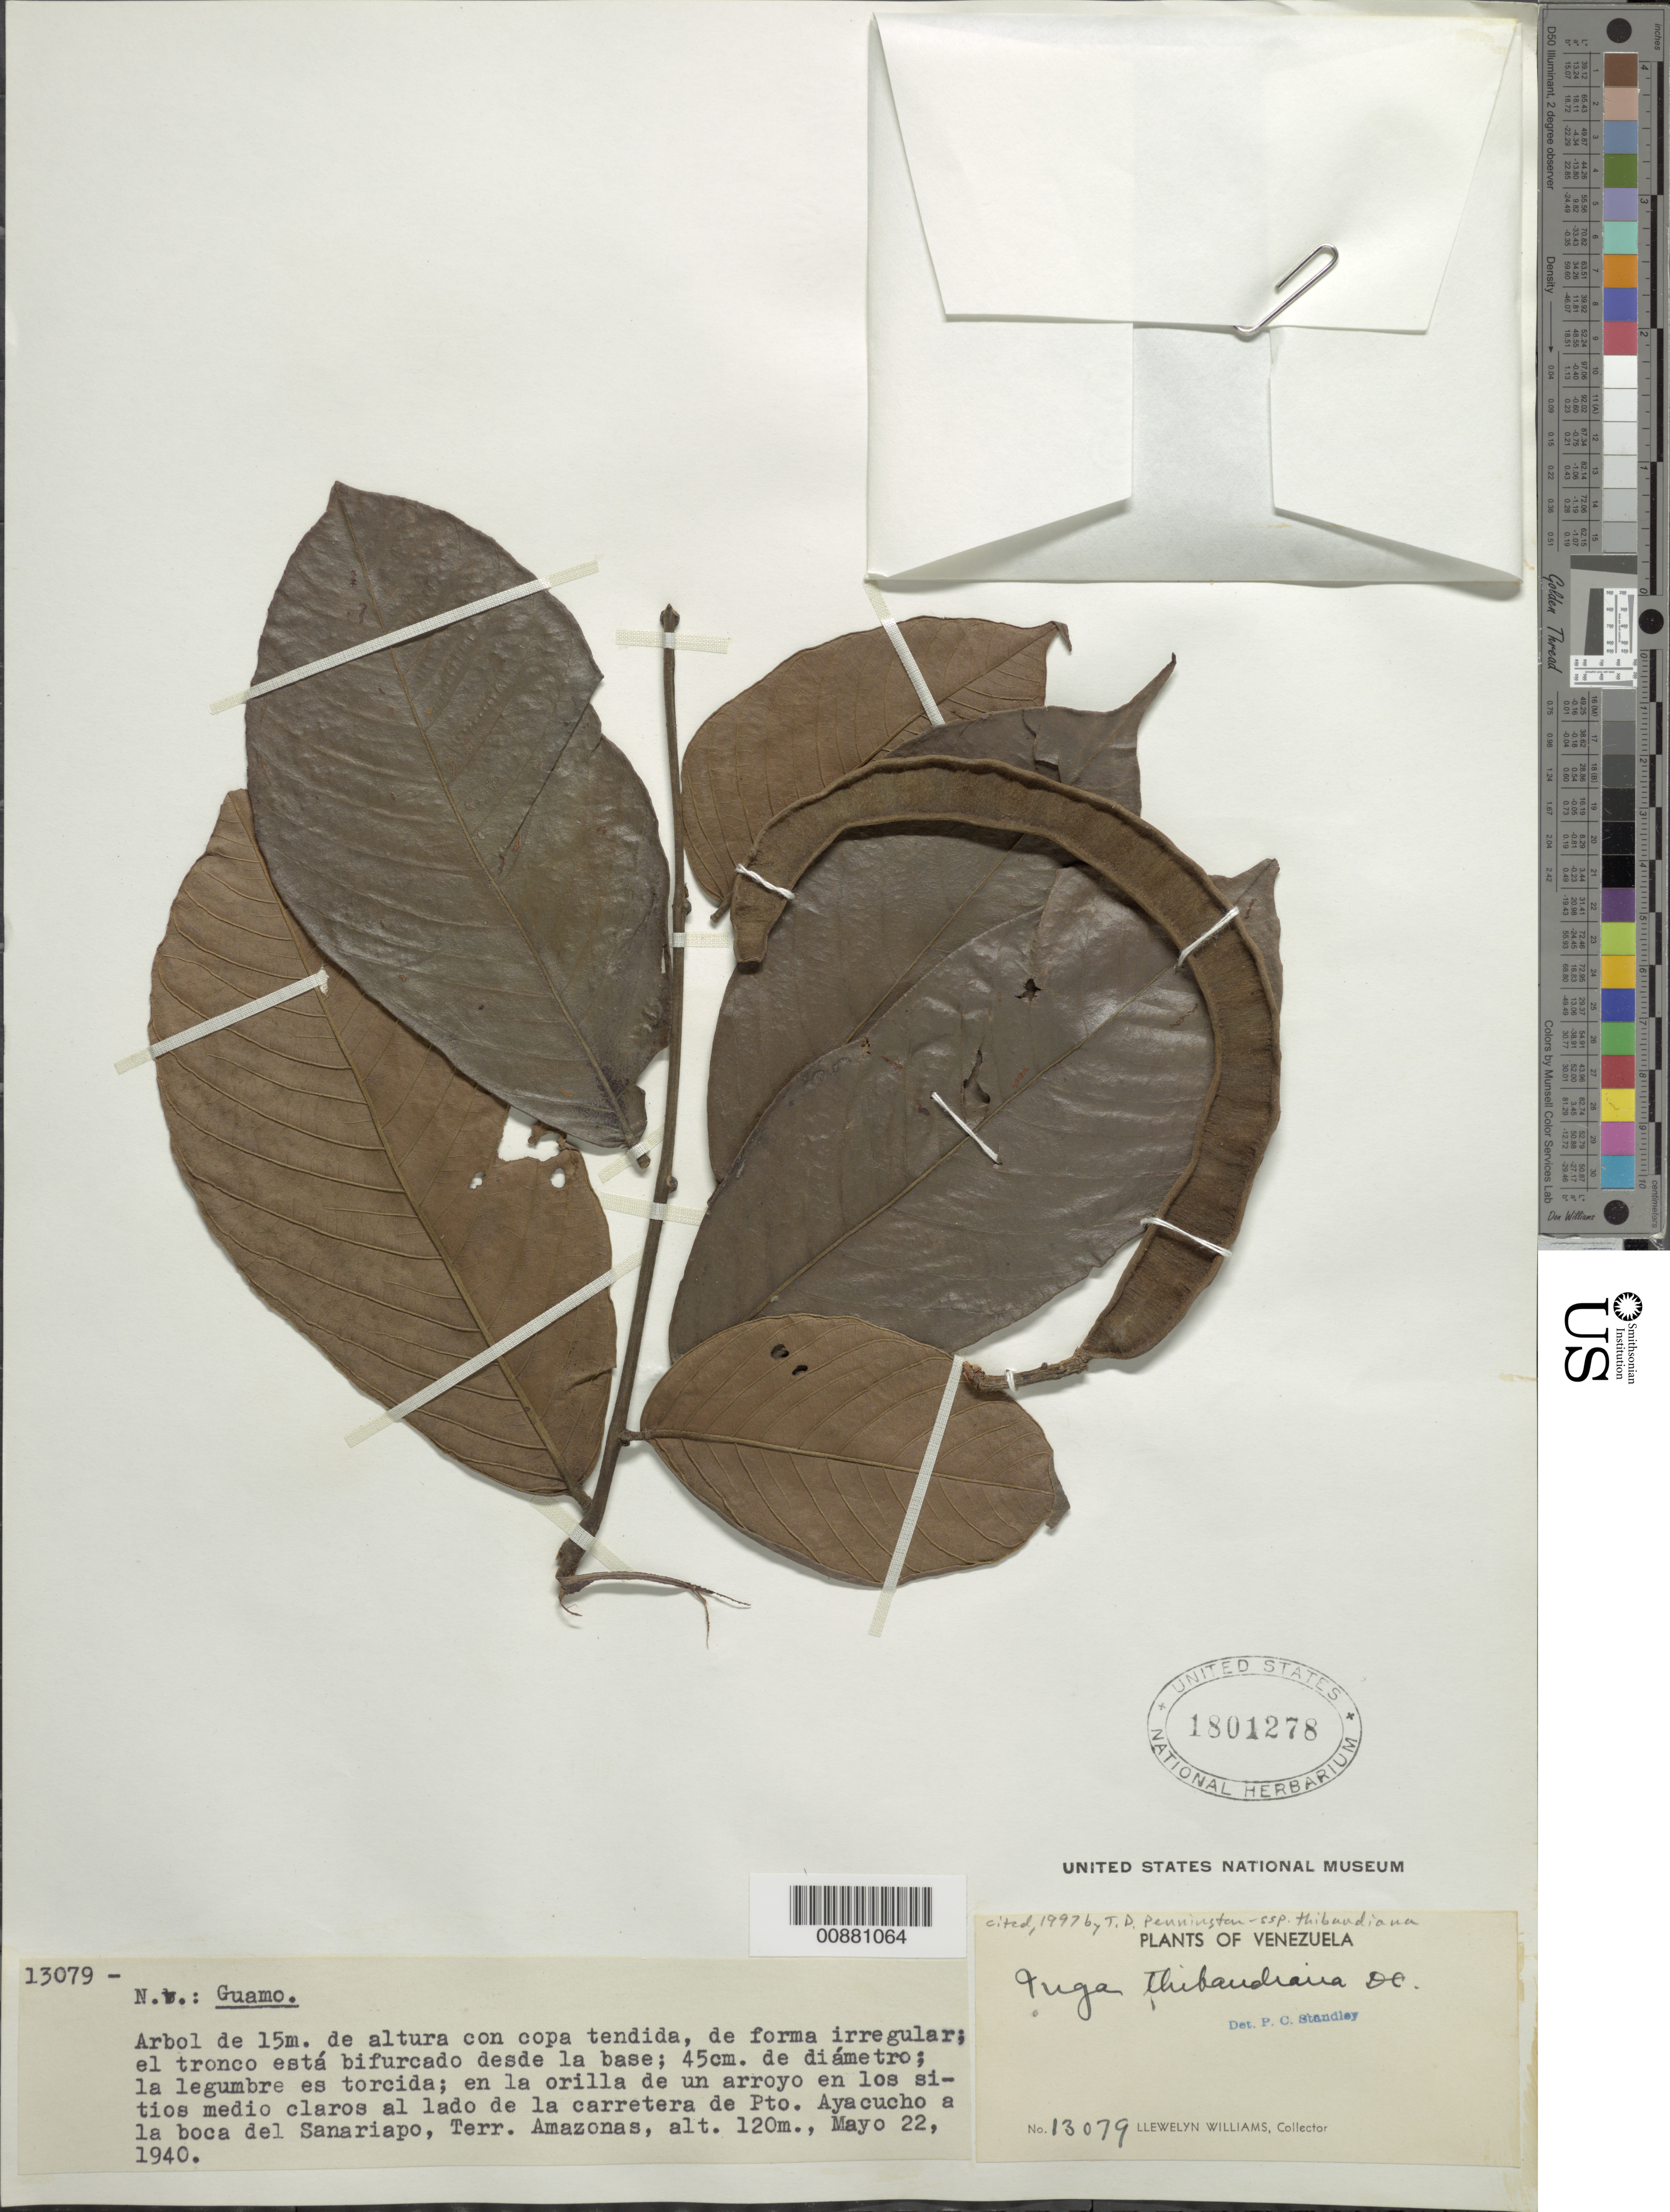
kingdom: Plantae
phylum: Tracheophyta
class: Magnoliopsida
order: Fabales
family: Fabaceae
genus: Inga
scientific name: Inga thibaudiana subsp. thibaudiana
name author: DC.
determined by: Pennington, T. D., (K)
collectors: Ll. Williams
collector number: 13079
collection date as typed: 22-May-40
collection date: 1940-05-22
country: Venezuela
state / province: Amazonas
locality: Puerto Ayacucho, carretera a la boca del río Sanariapo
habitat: Orilla de un arroyo en los sitios medio claros al lado de la carretera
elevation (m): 120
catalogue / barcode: US 1801278